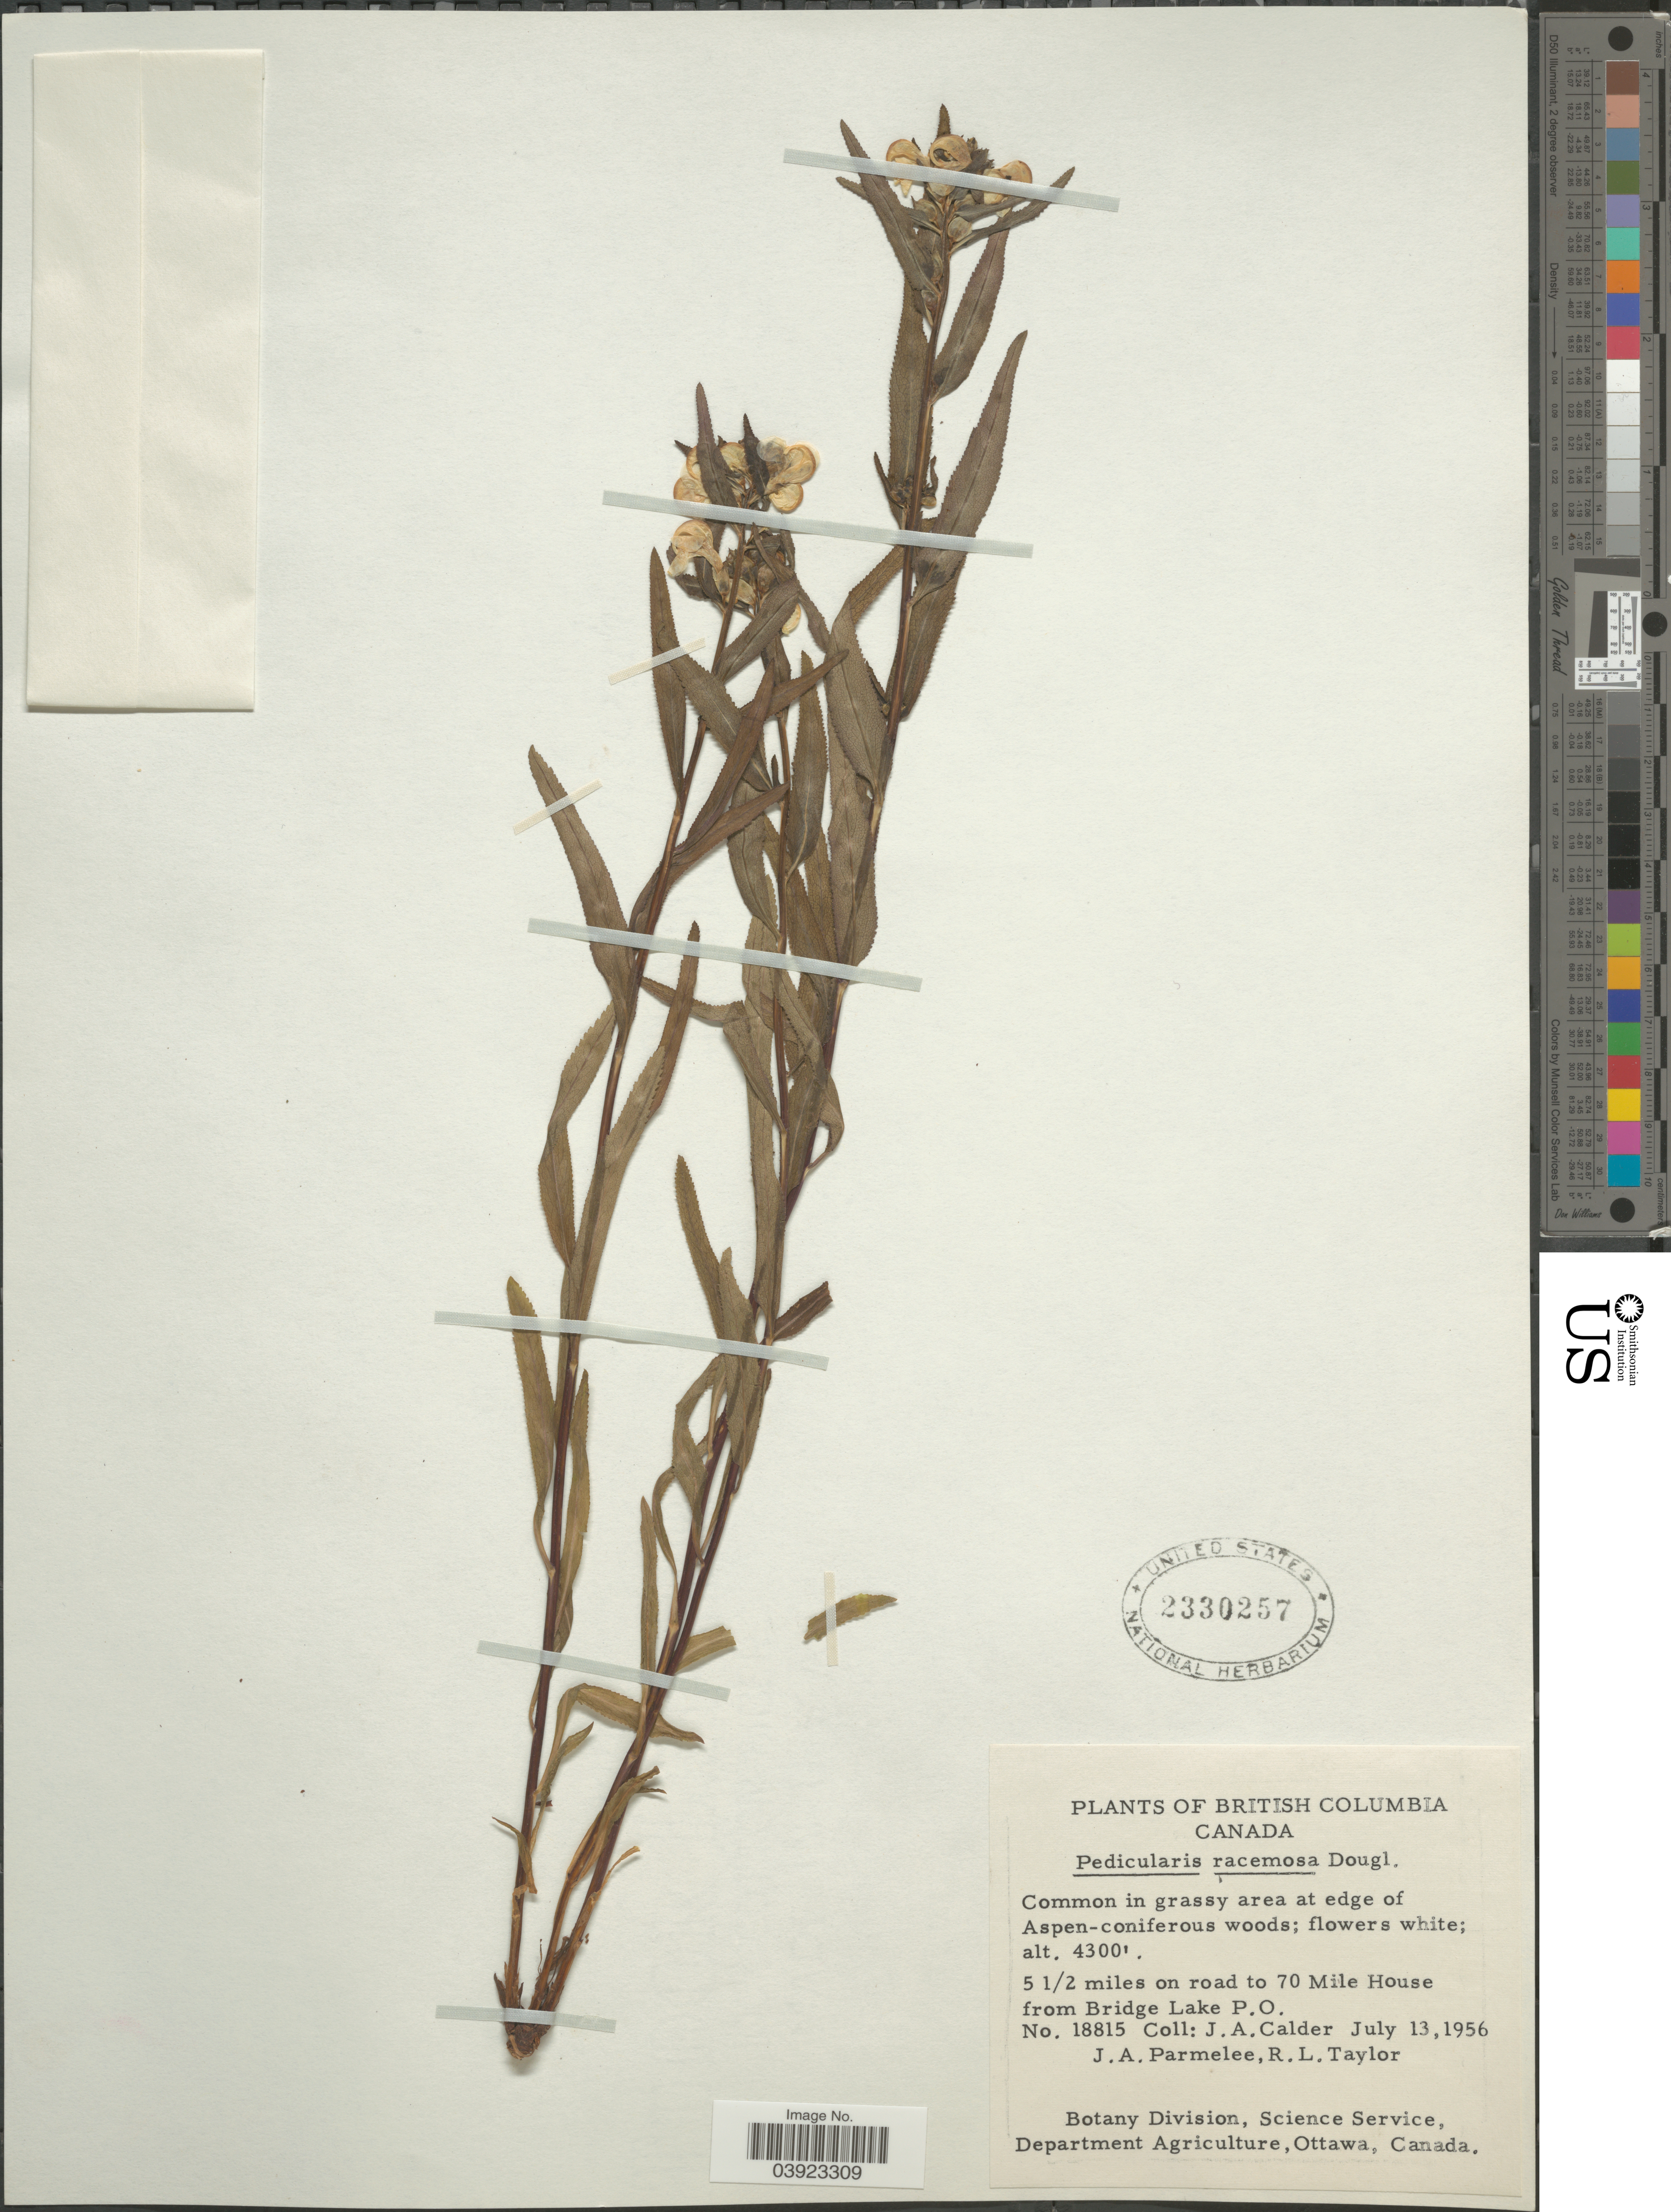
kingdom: Plantae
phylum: Tracheophyta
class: Magnoliopsida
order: Lamiales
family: Orobanchaceae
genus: Pedicularis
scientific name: Pedicularis racemosa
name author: Douglas ex Benth.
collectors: J. A. Calder, J. A. Parmelee & R. Taylor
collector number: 18815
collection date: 1956-07-13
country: Canada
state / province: British Columbia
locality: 5 1/2 miles on road to 70 Mile House from Bridge Lake P. O.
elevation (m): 1311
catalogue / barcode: US 2330257